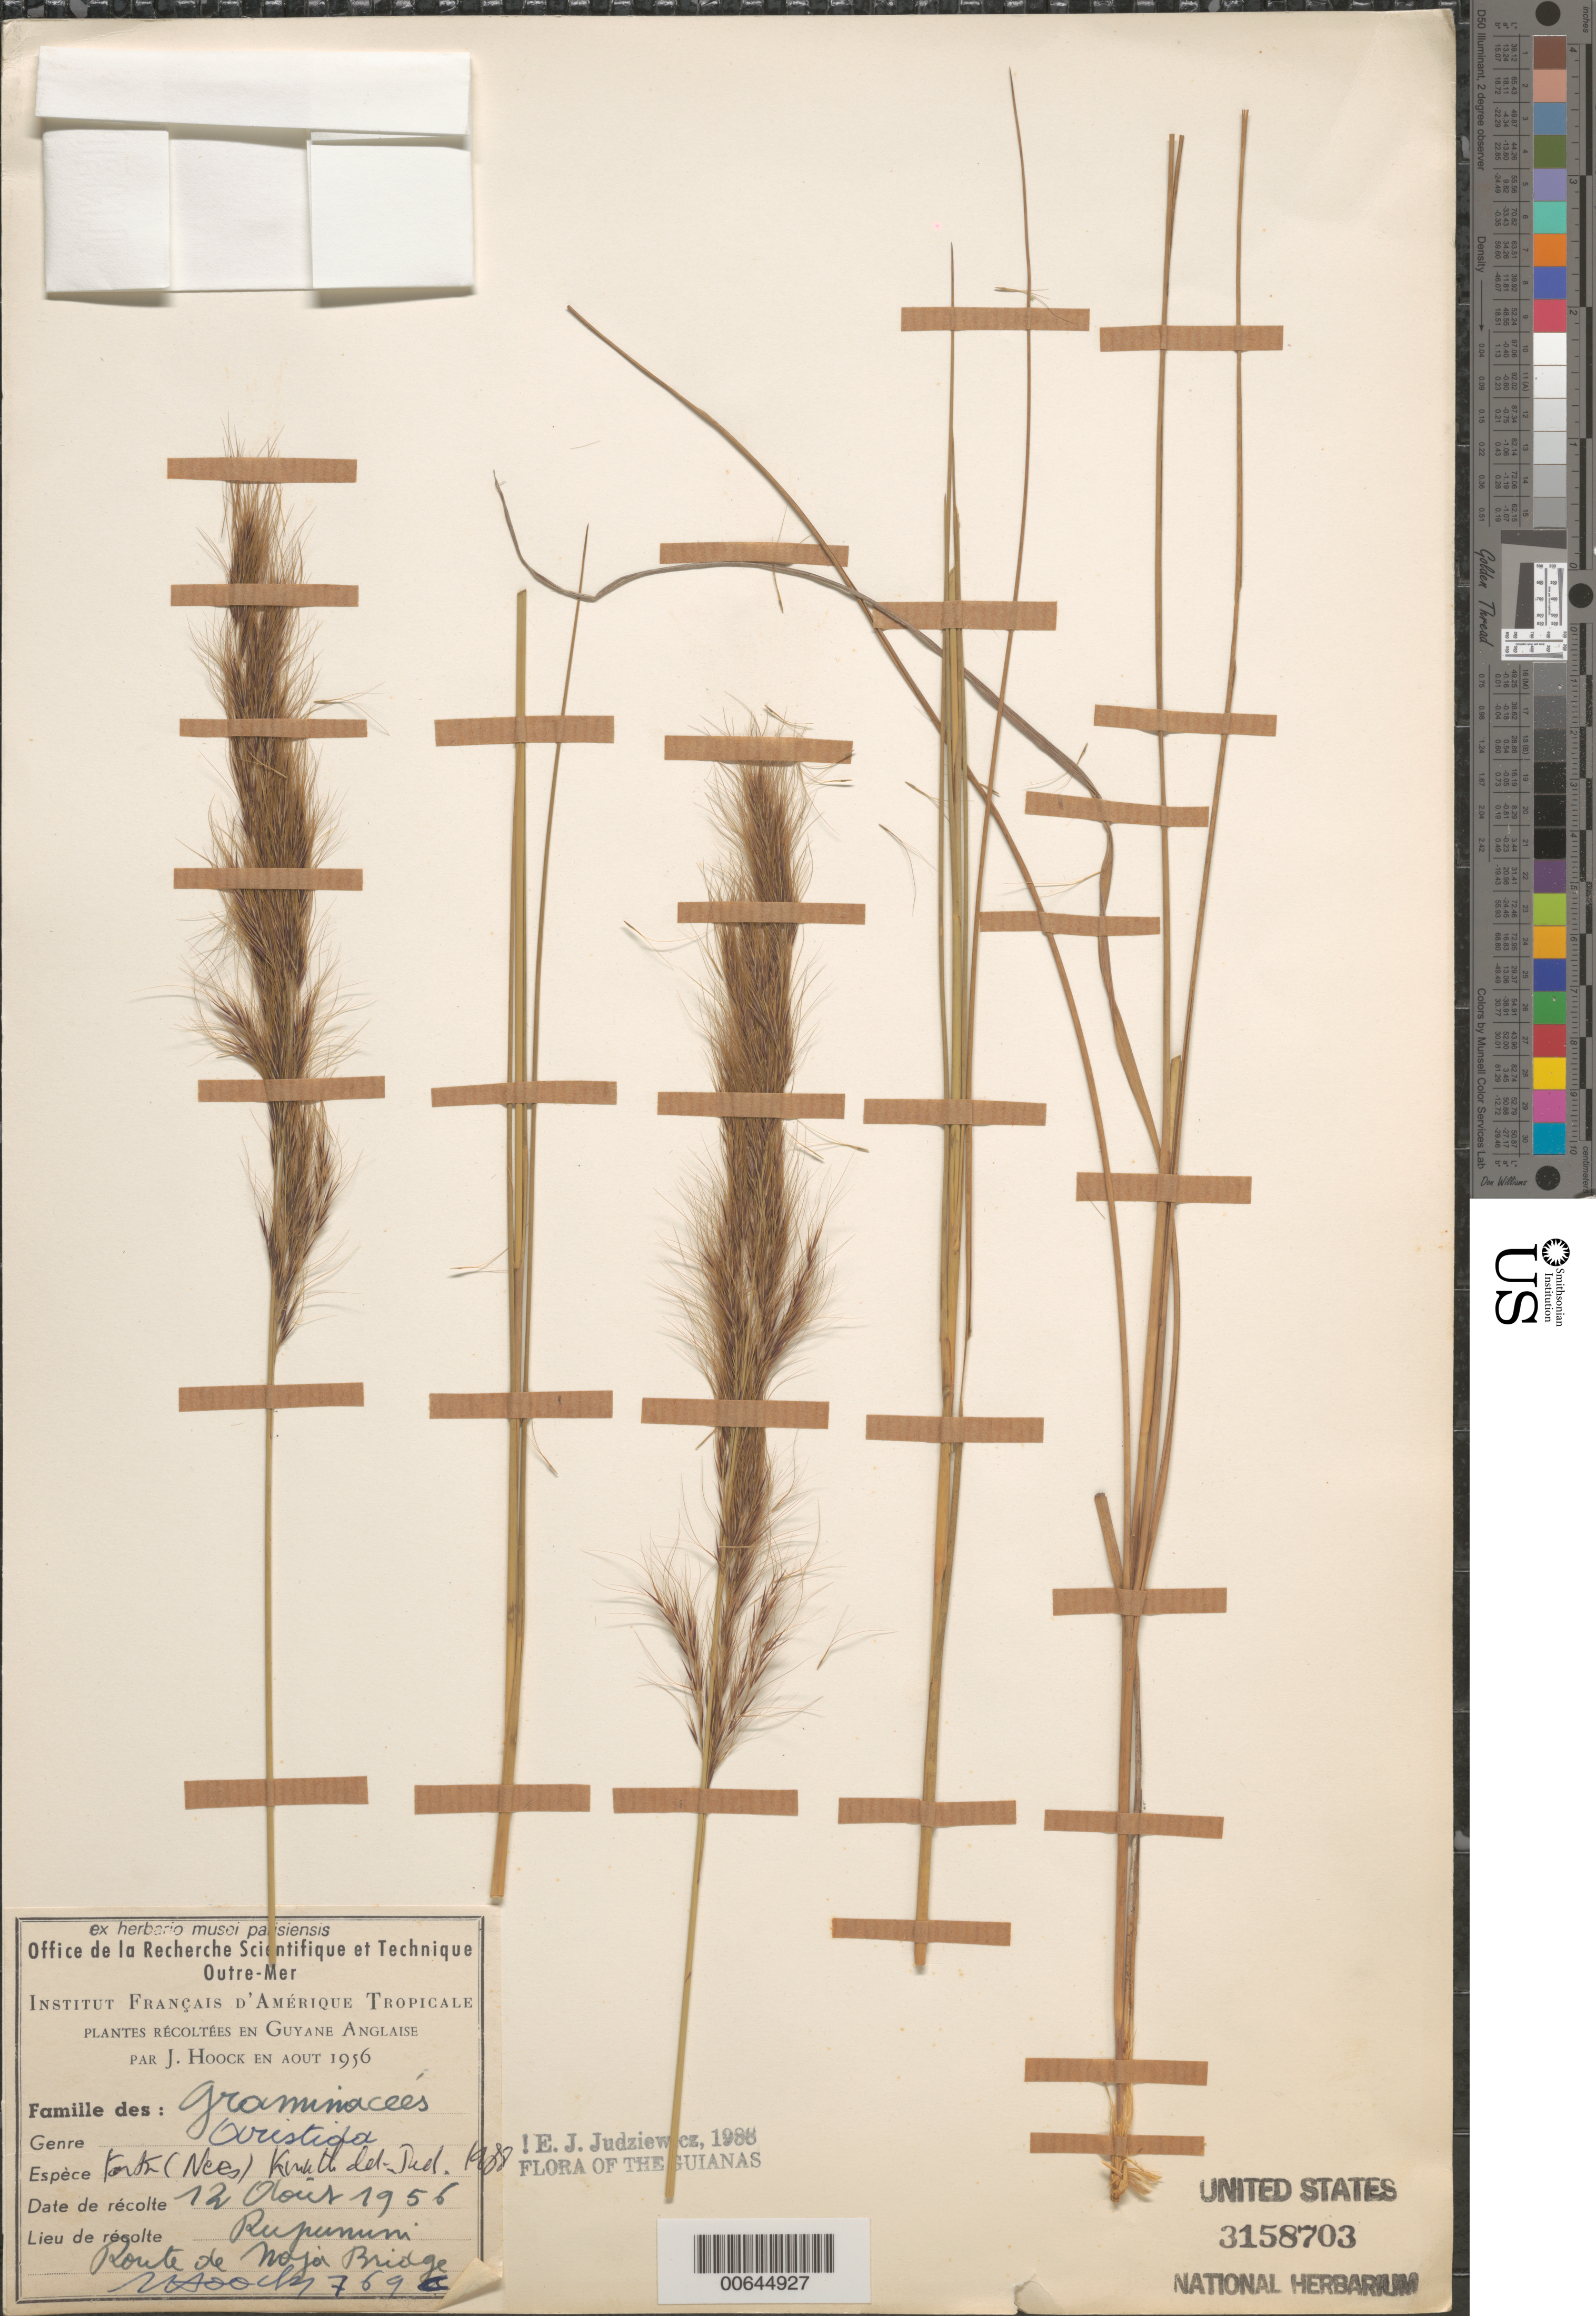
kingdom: Plantae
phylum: Tracheophyta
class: Liliopsida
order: Poales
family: Poaceae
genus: Aristida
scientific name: Aristida torta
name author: (Nees) Kunth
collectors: J. Hoock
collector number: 769C*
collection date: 1956-08-12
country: Guyana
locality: Guyane Anglaise. Rupununi. Route de Noja Bridge.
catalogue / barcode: US 3158703